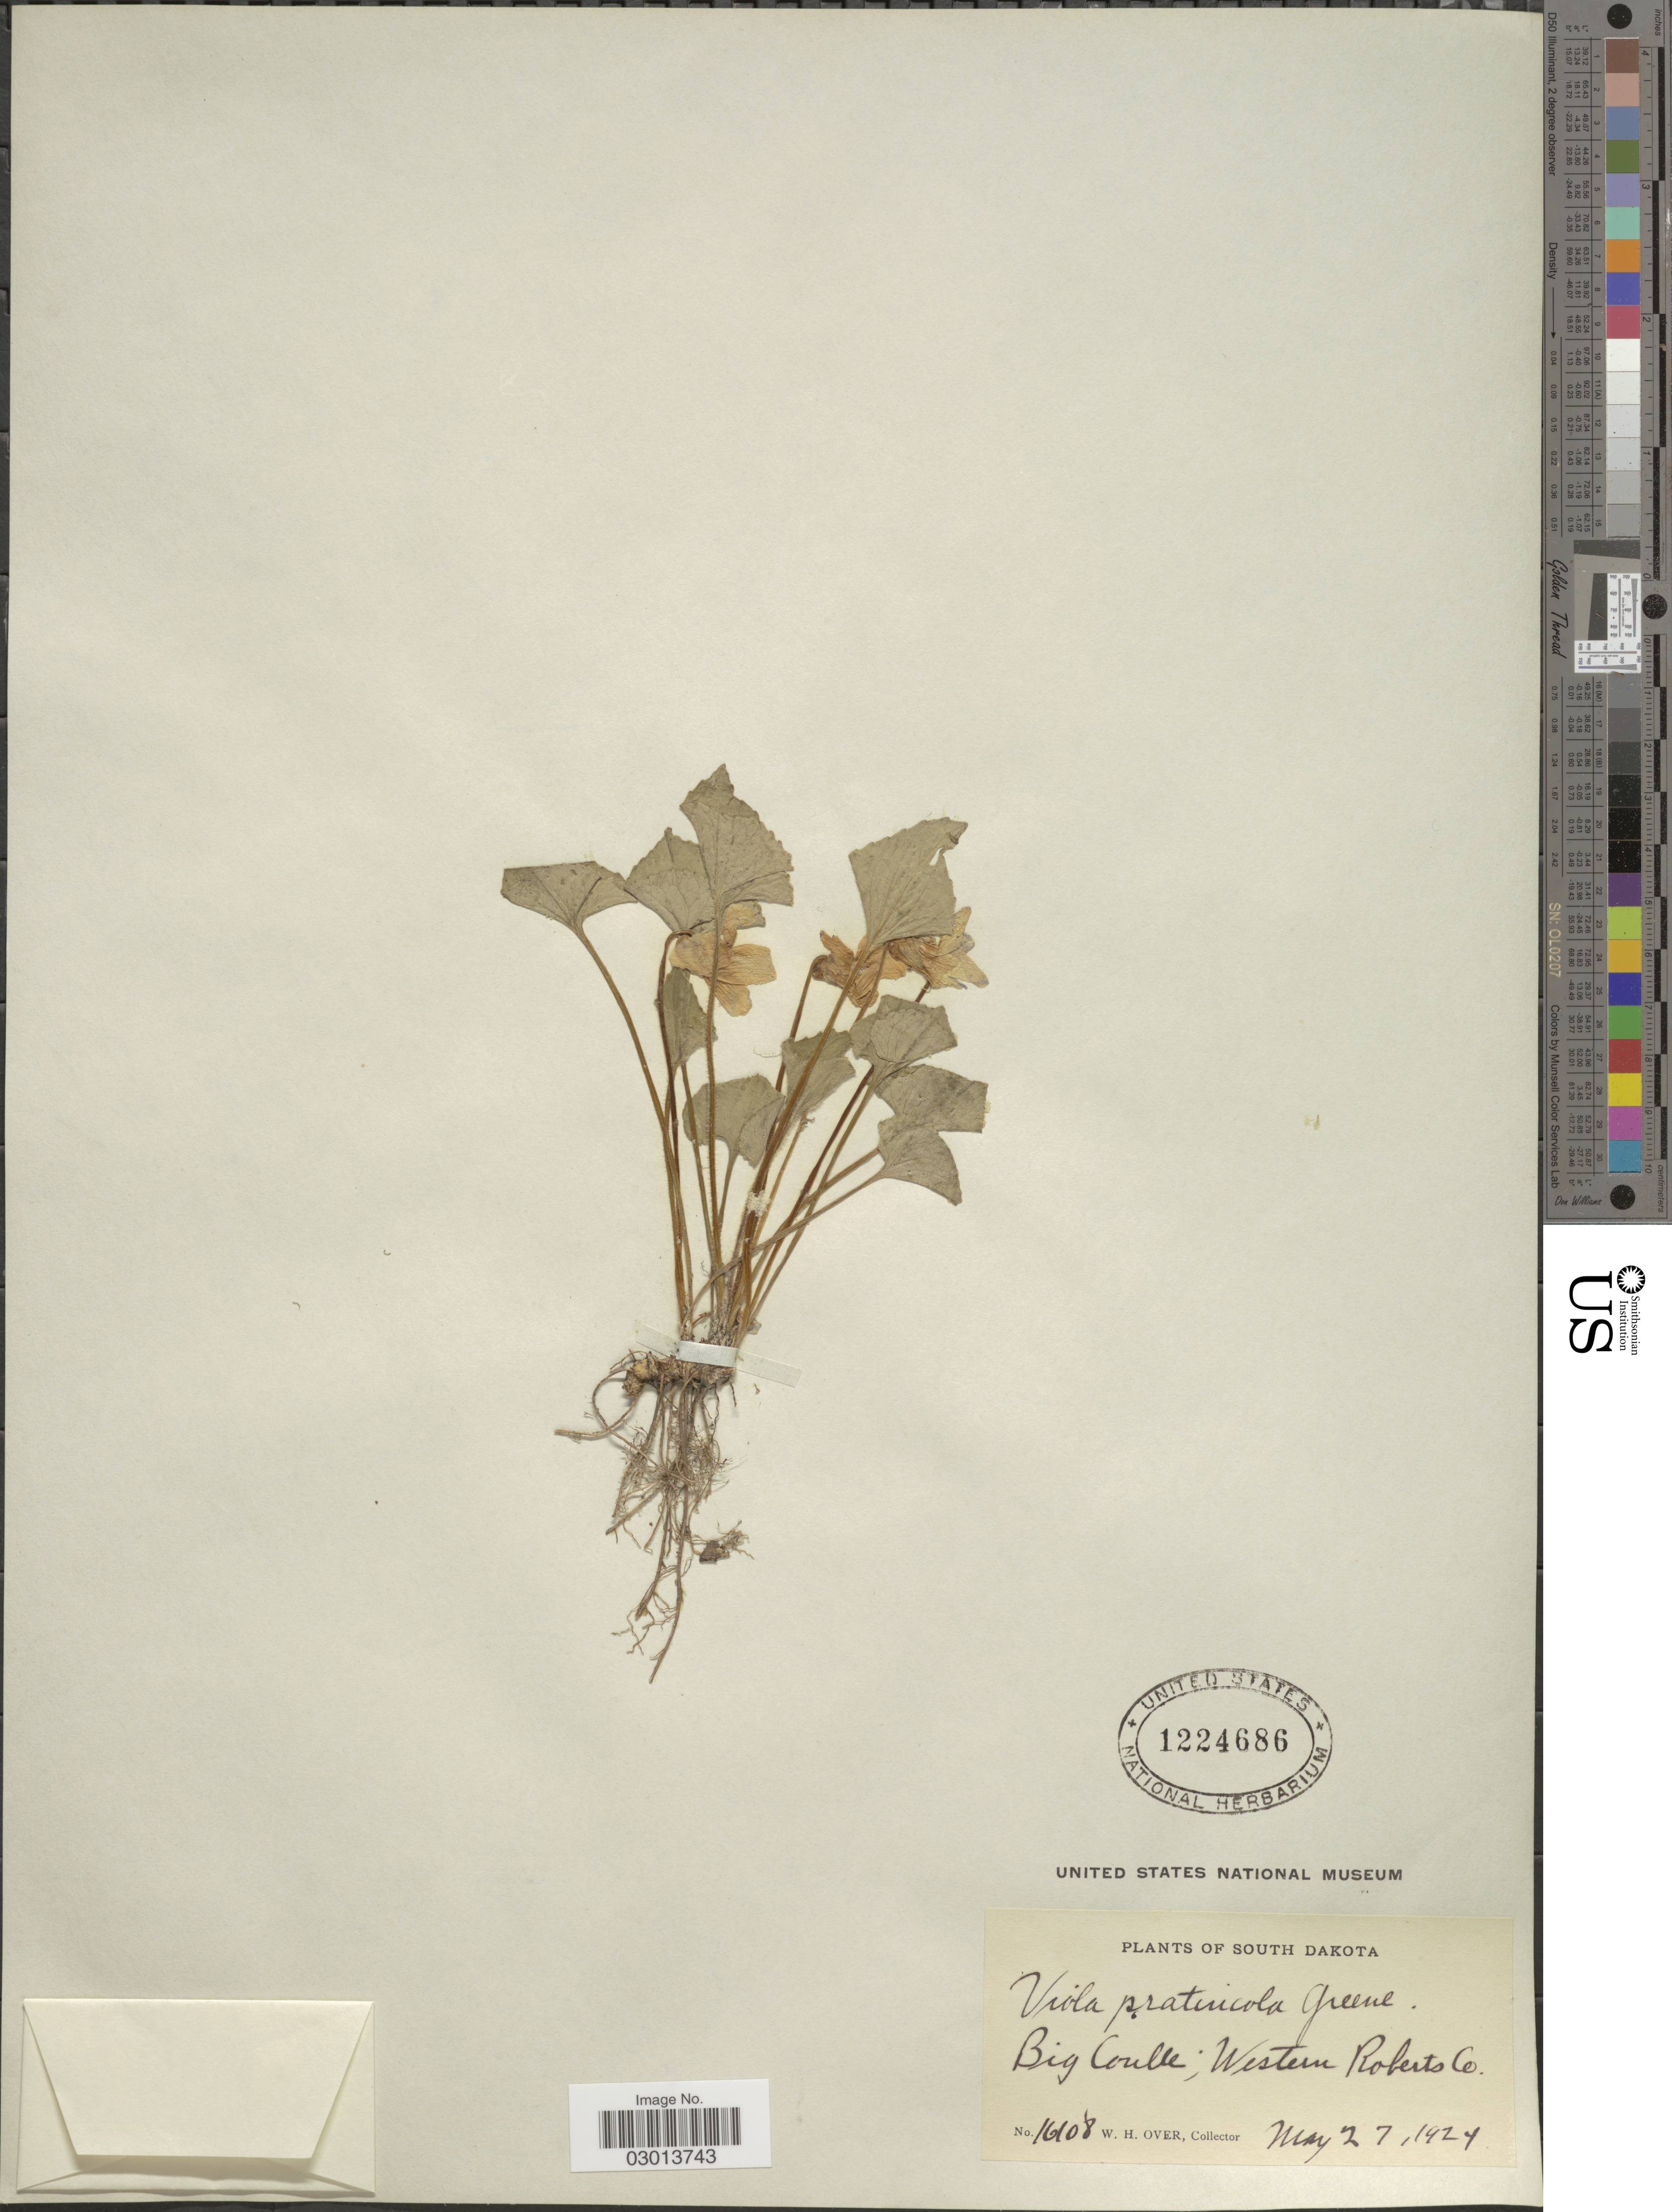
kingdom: Plantae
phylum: Tracheophyta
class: Magnoliopsida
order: Malpighiales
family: Violaceae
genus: Viola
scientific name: Viola pratincola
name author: Greene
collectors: W. Over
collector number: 16108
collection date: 1924-05-27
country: United States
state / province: South Dakota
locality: Big Coulle; Western Roberts Co.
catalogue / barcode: US 1224686